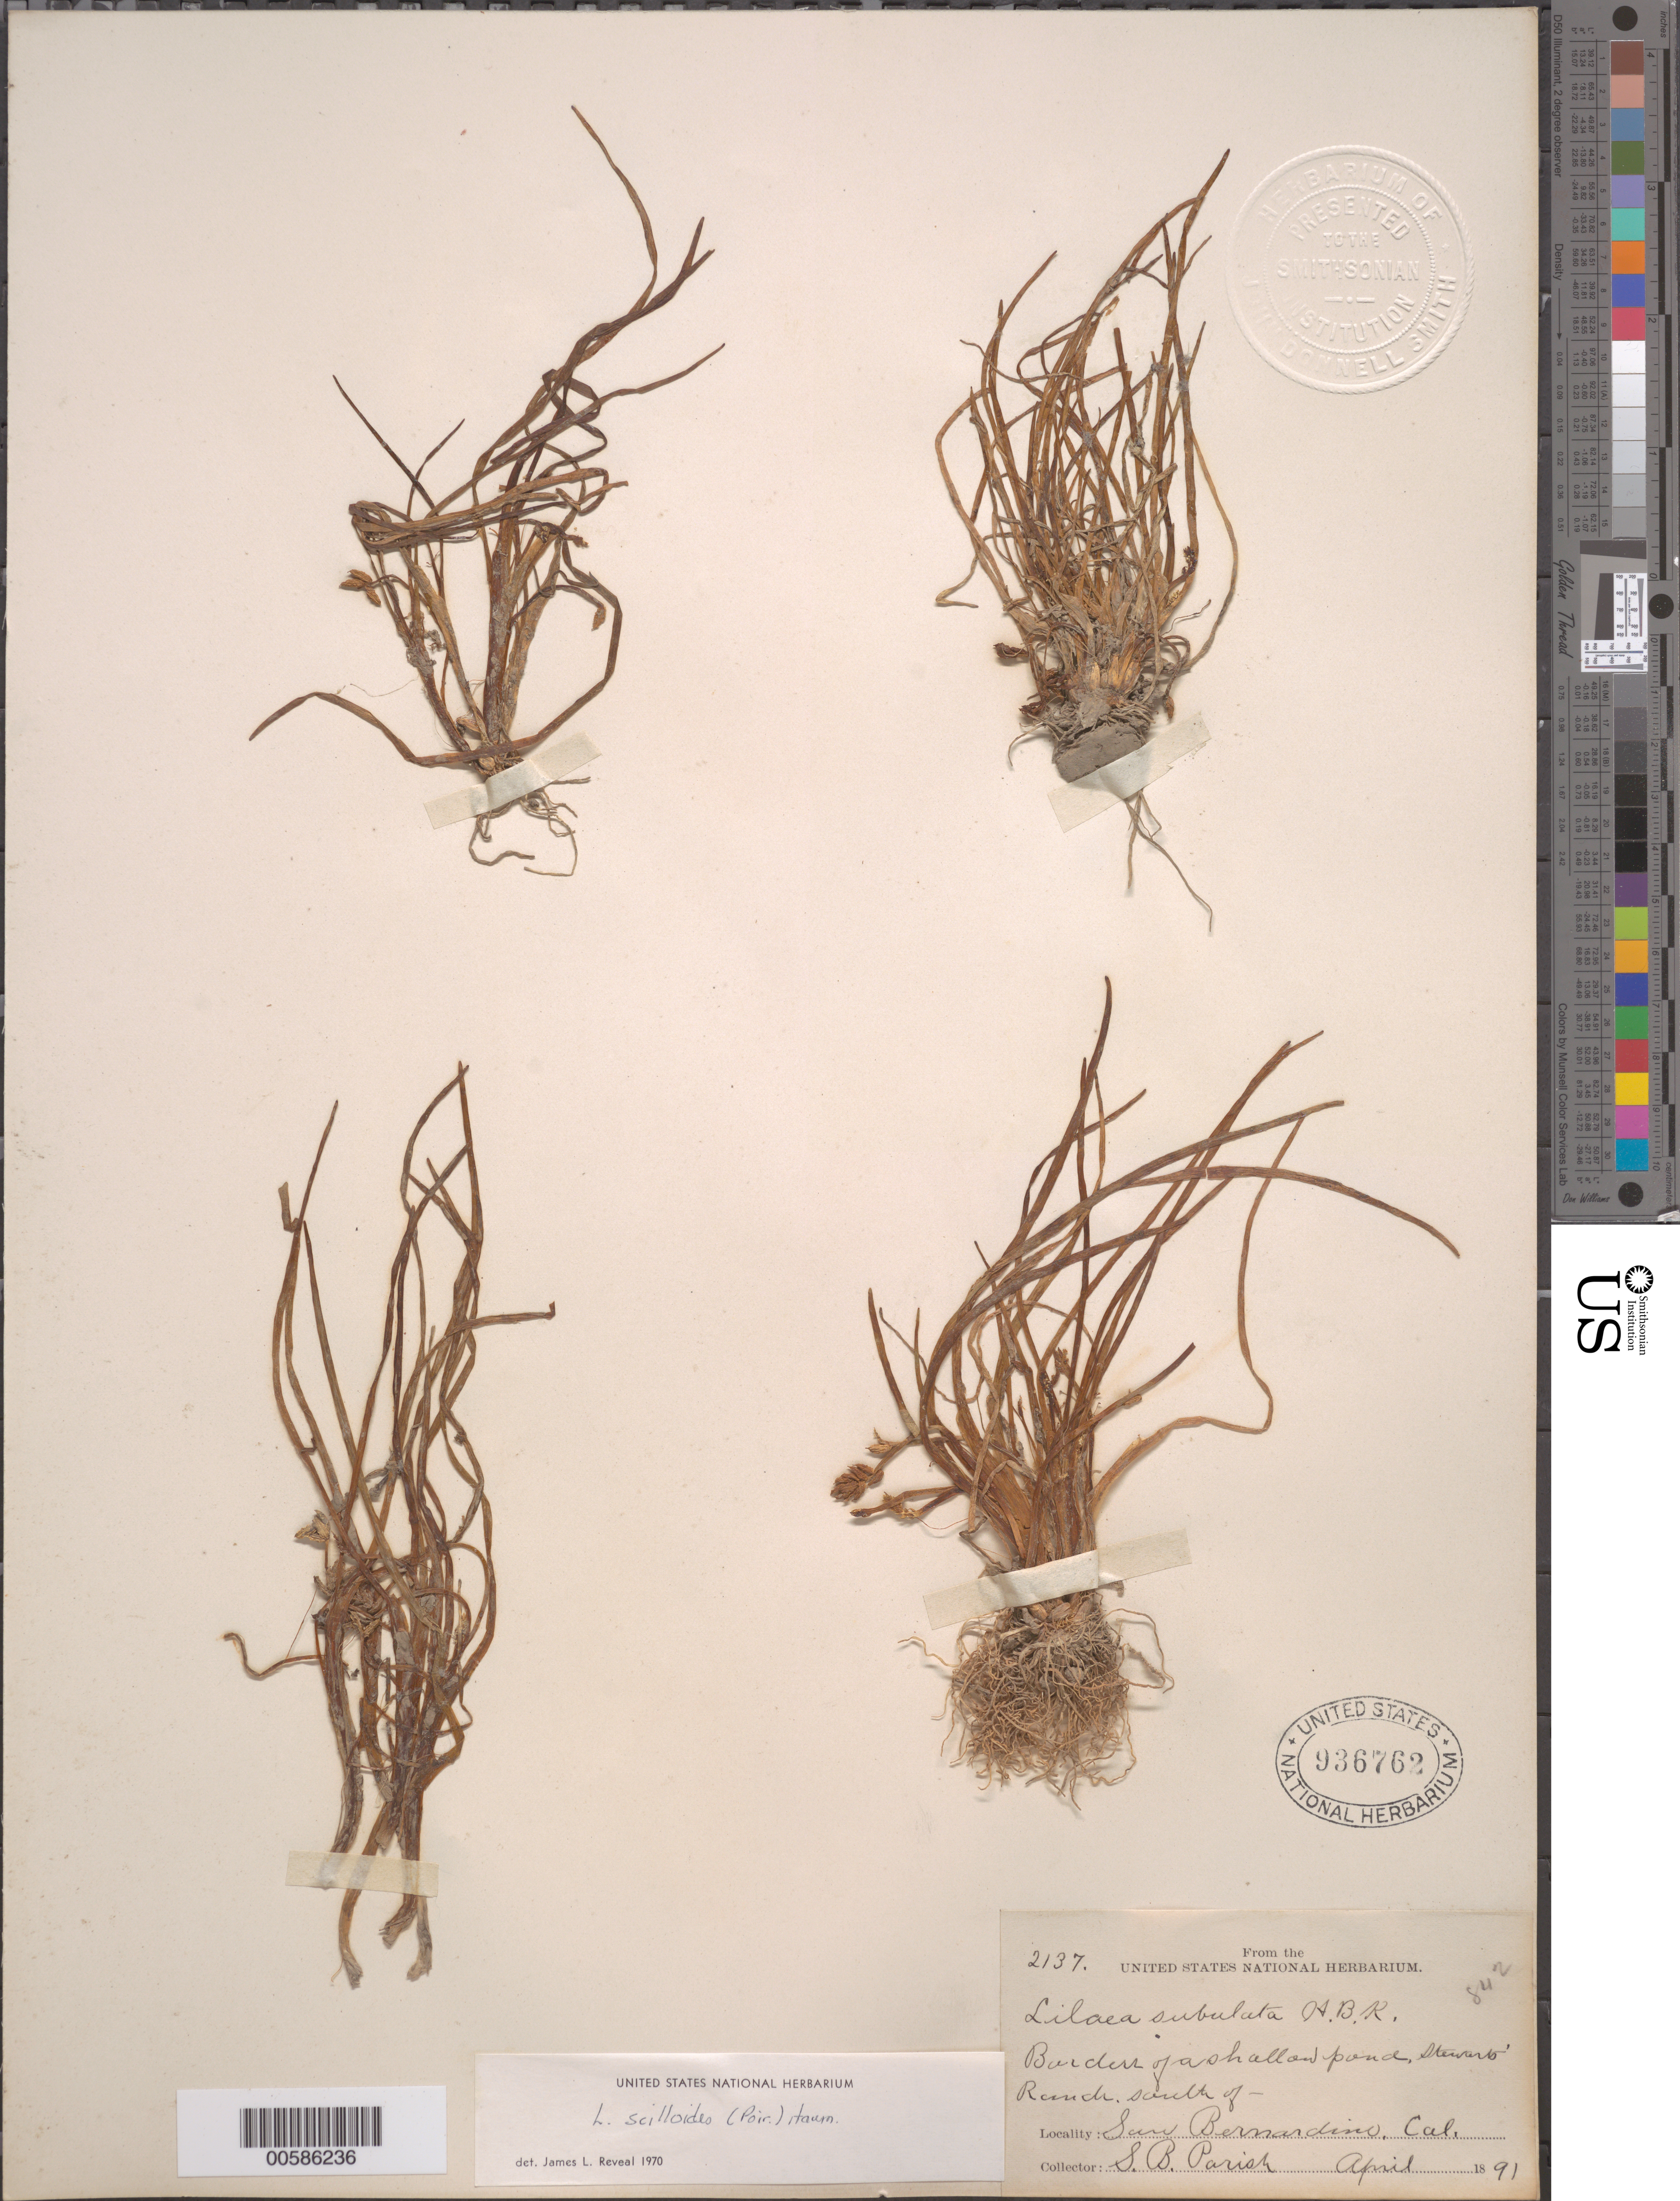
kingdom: Plantae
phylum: Tracheophyta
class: Liliopsida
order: Alismatales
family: Juncaginaceae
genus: Triglochin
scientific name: Triglochin scilloides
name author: (Poir.) Mering & Kadereit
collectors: S. B. Parish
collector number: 2137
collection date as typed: Apr 1891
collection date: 1891-04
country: United States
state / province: California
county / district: San Bernardino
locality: Stewarts Ranch, S of San Bernardino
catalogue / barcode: US 936762